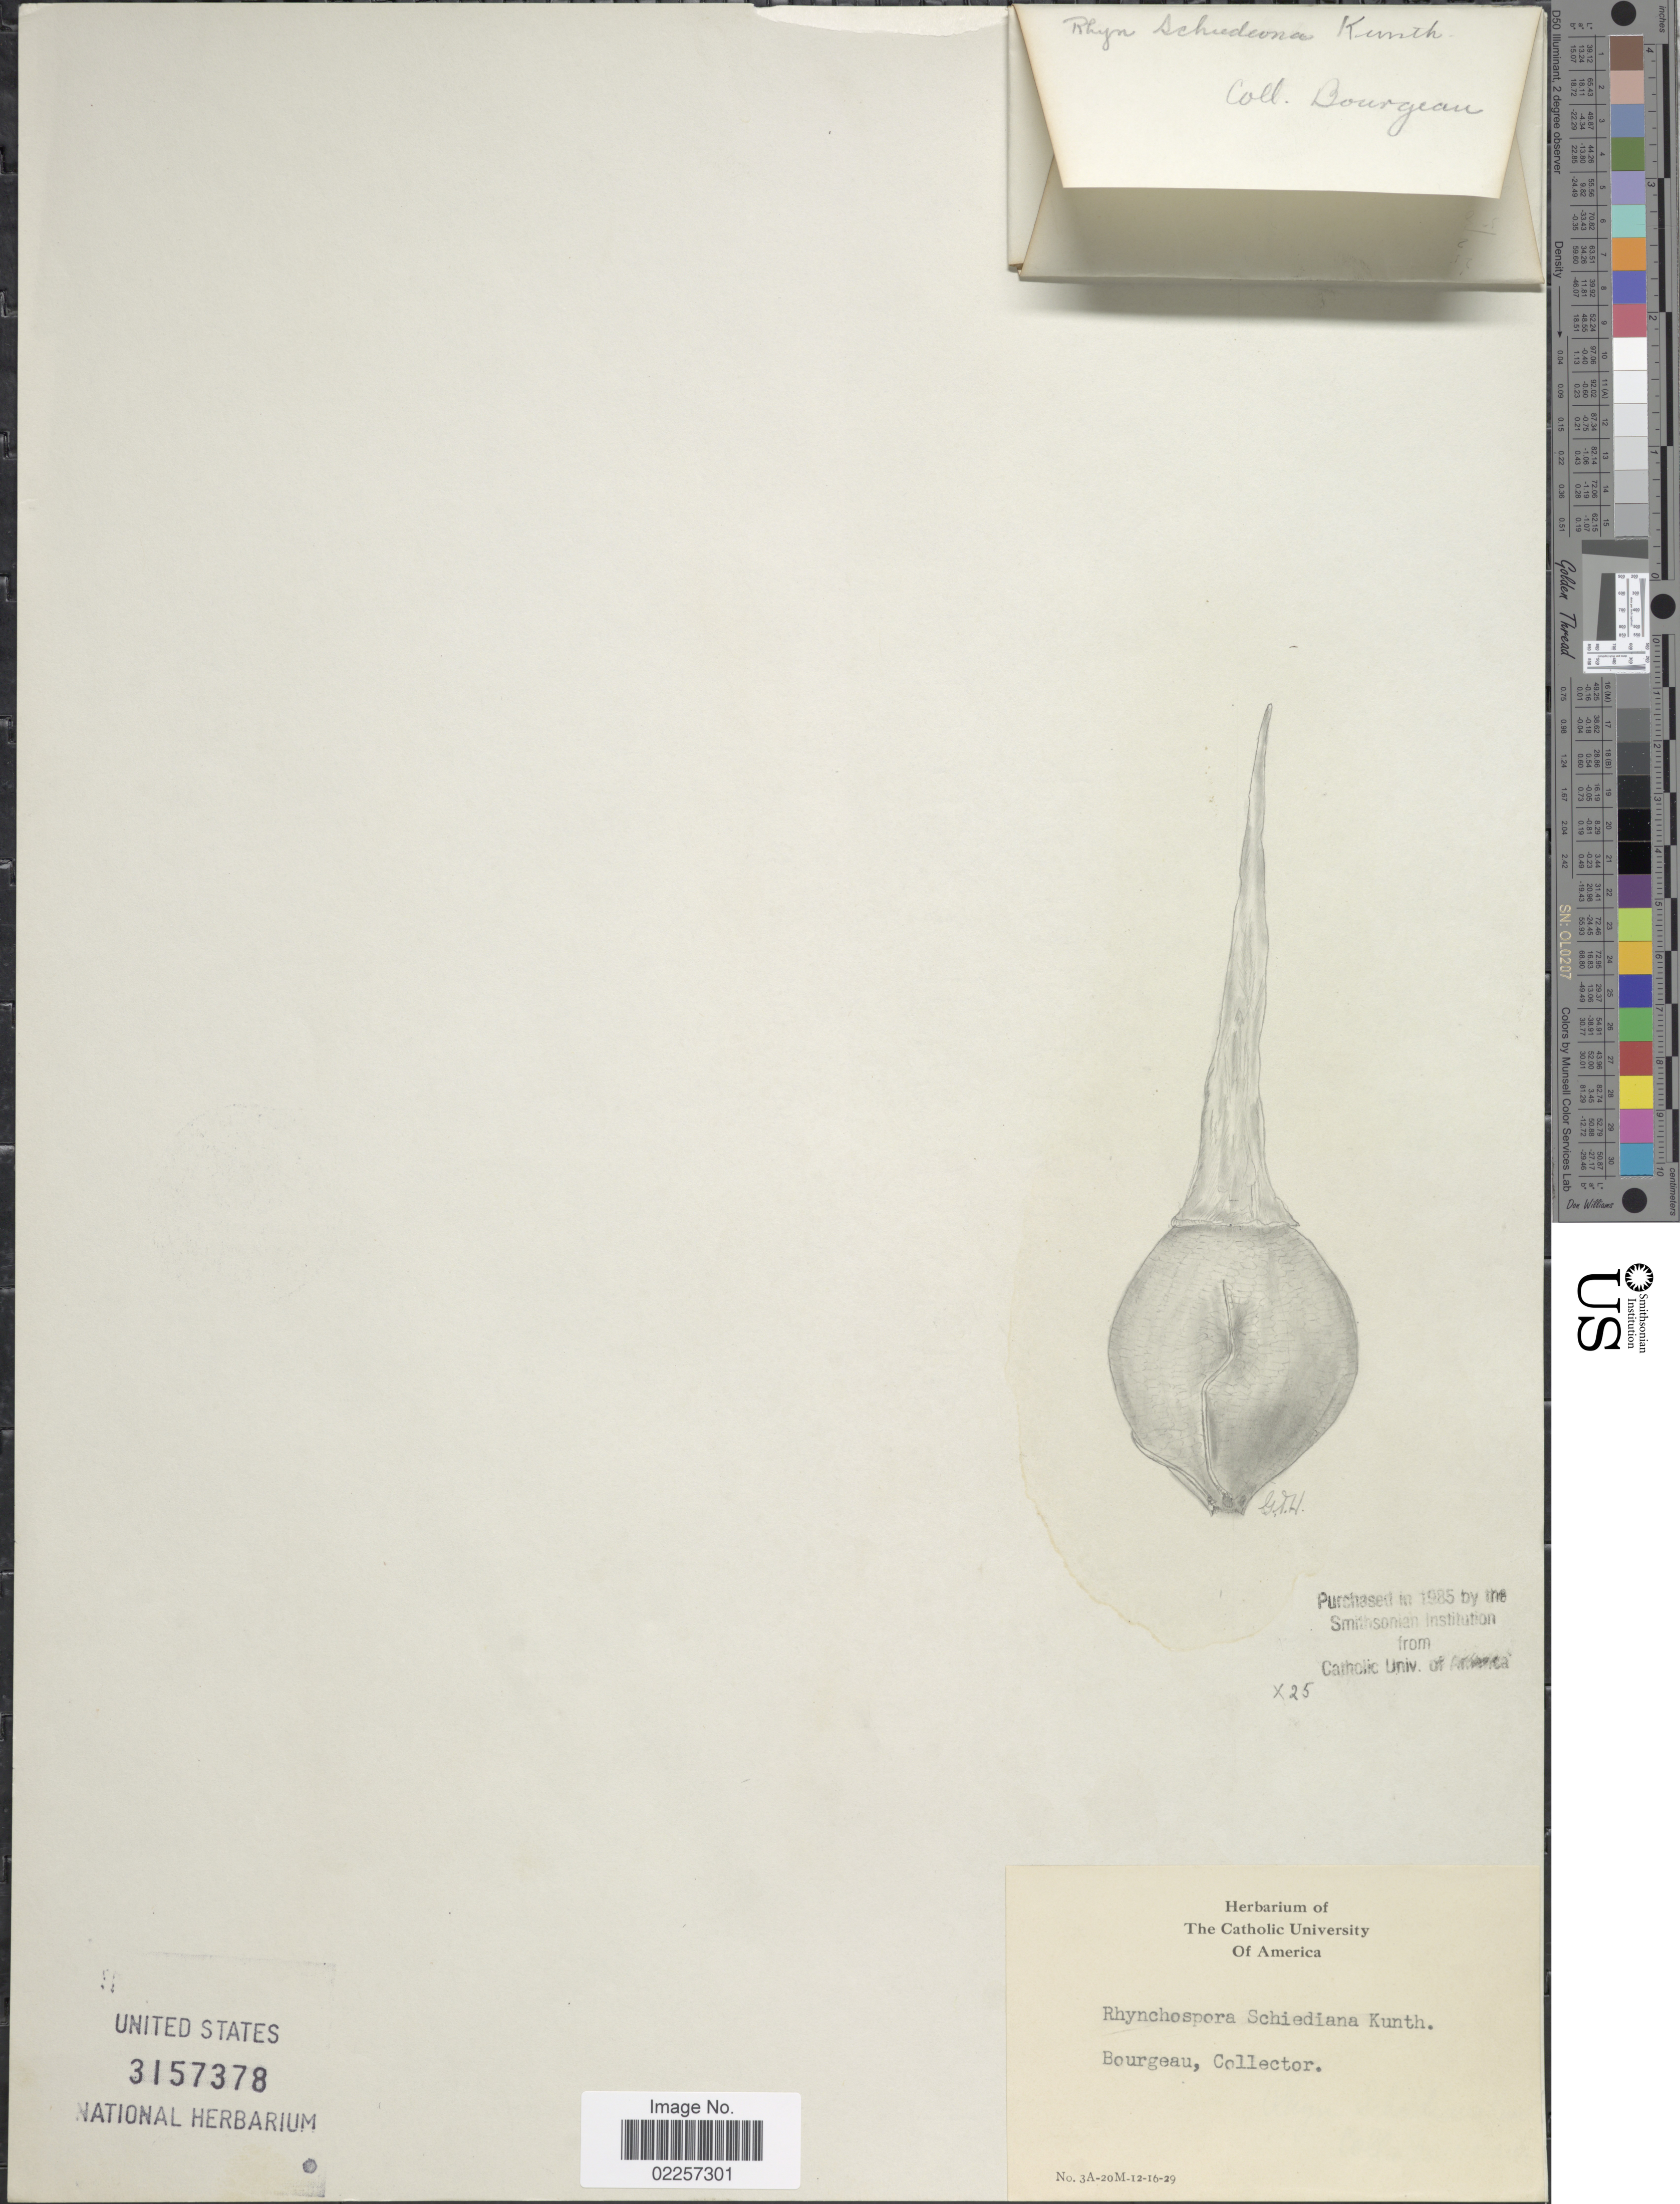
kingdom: Plantae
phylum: Tracheophyta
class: Liliopsida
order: Poales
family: Cyperaceae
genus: Rhynchospora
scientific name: Rhynchospora schiedeana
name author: Kunth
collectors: -. Bourgeau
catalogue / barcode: US 3157378